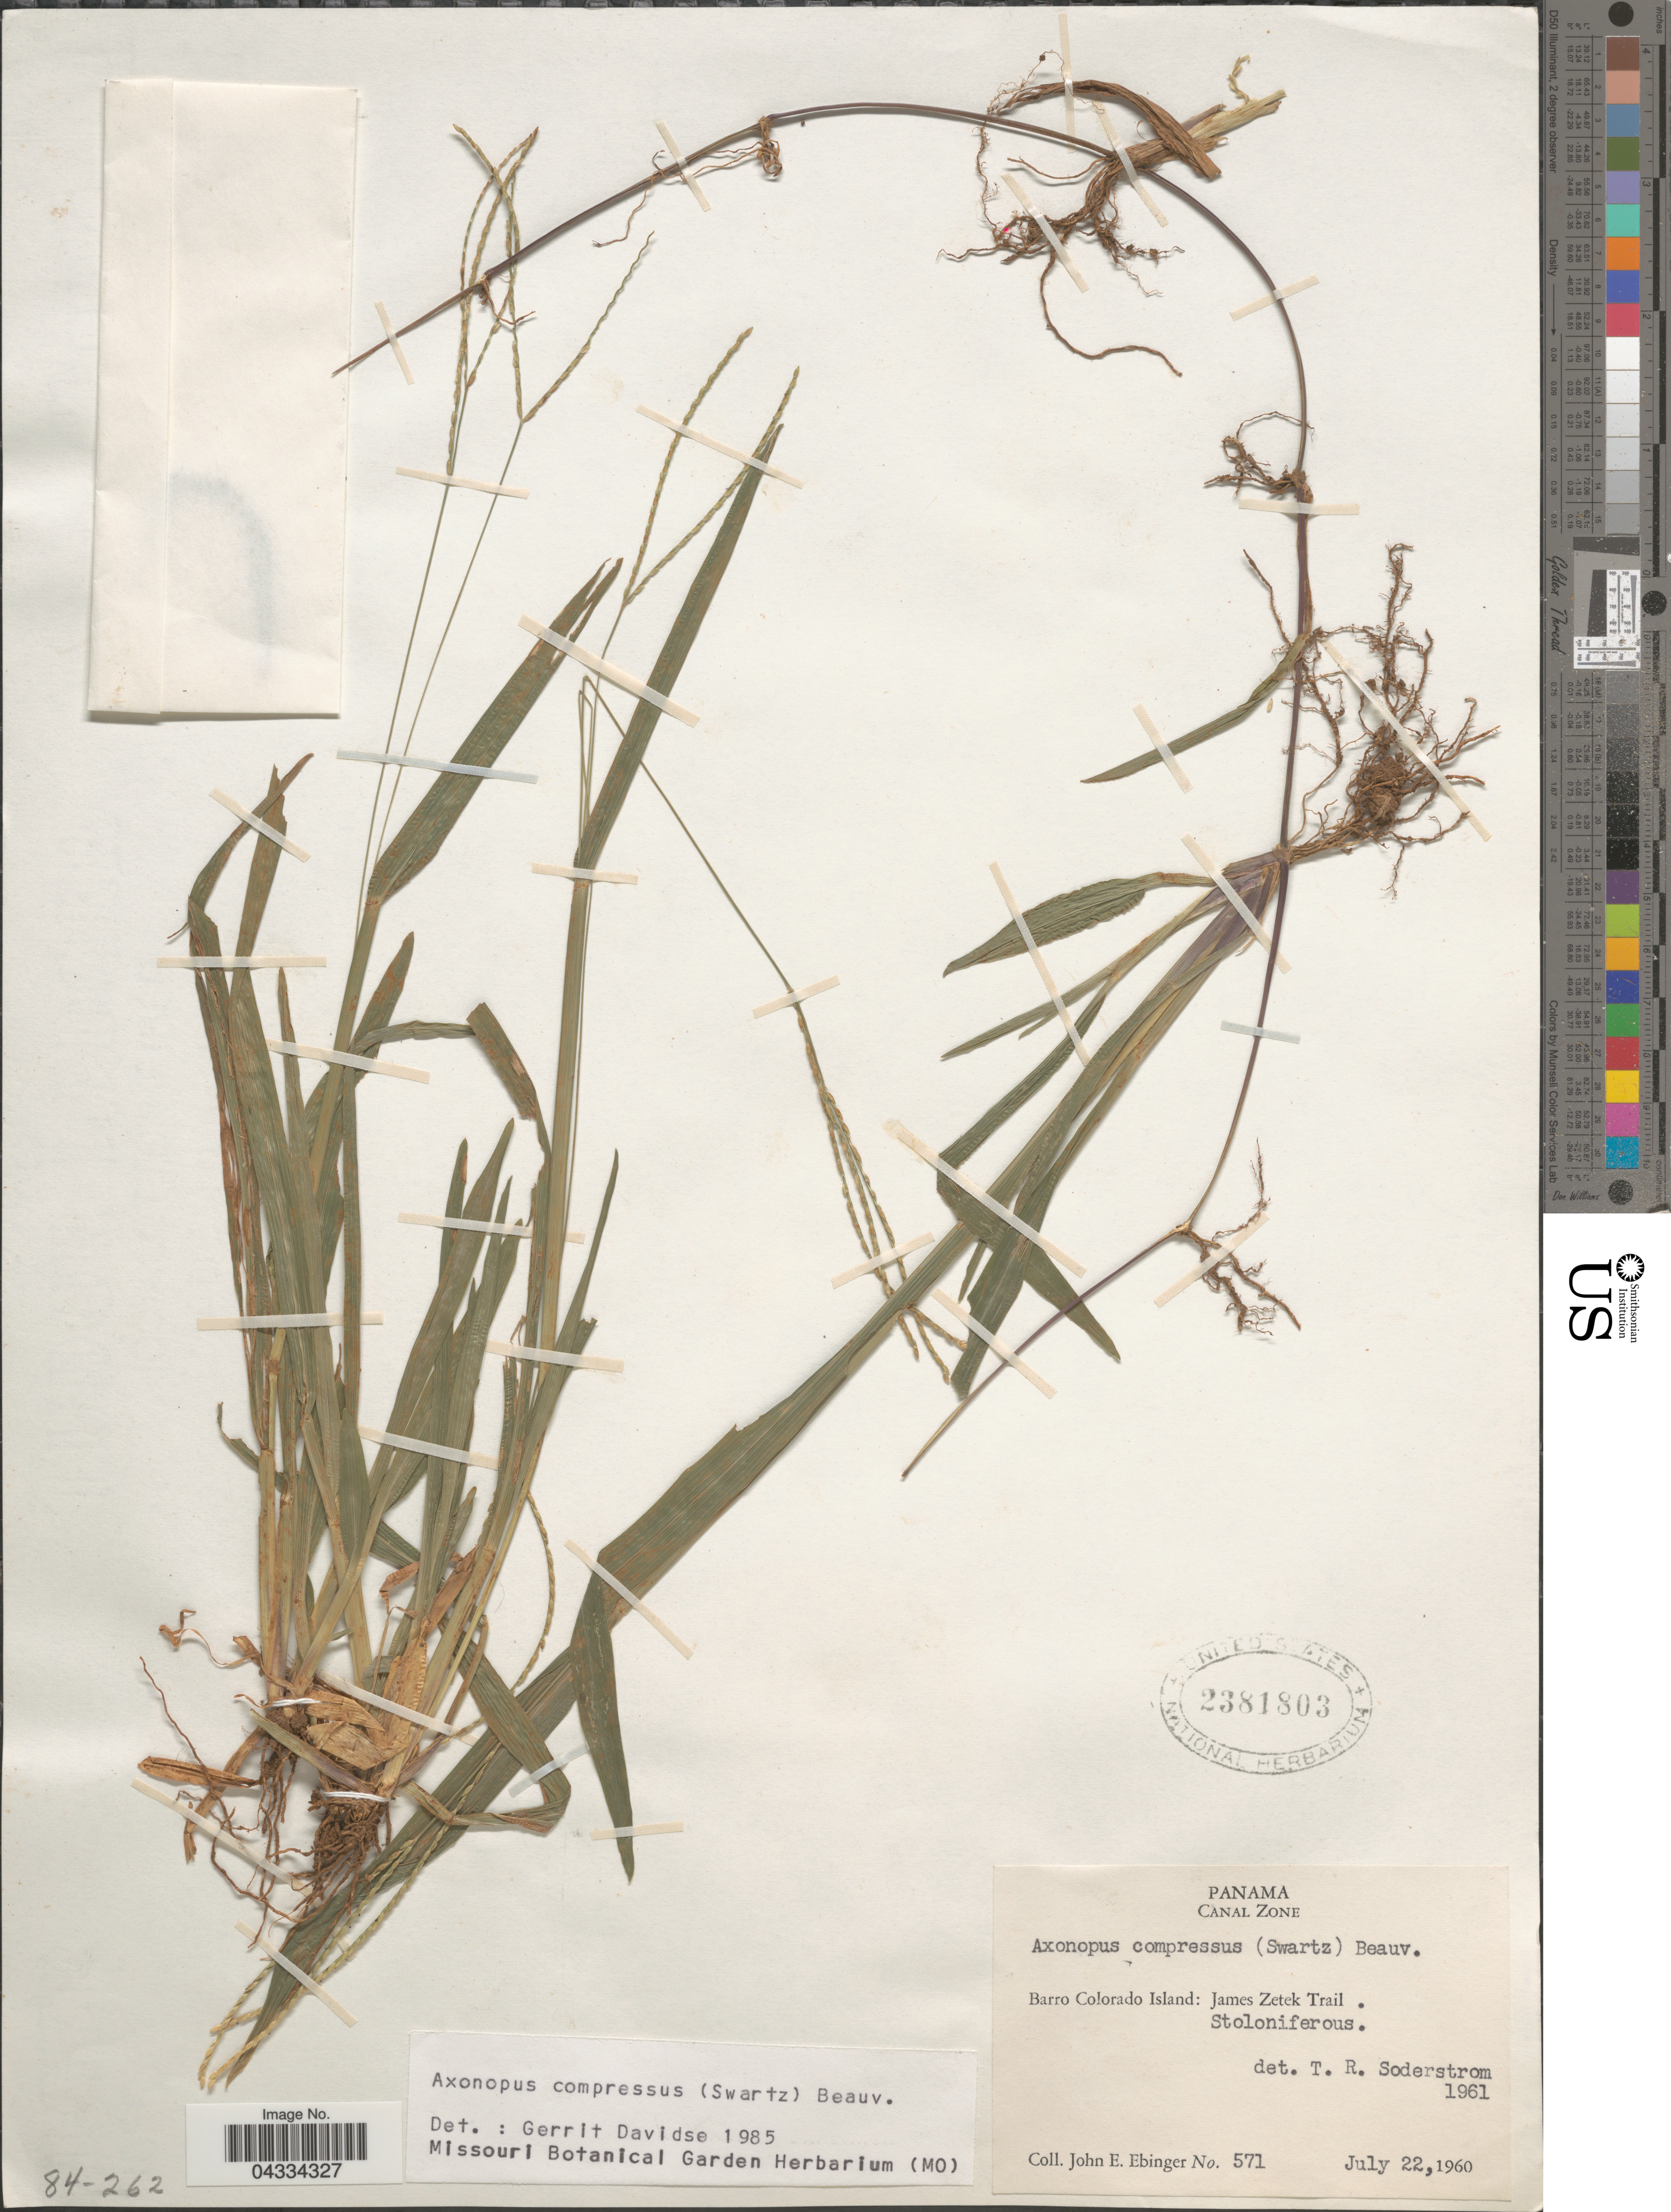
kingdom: Plantae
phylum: Tracheophyta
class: Liliopsida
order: Poales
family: Poaceae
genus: Axonopus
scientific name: Axonopus compressus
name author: (Sw.) P. Beauv.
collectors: J. Ebinger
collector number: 571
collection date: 1960-07-22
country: Panama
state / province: Panamá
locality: Canal Zone. Barro Colorado Island; James Zetek Trail. Stoloniferous.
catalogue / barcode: US 2381803